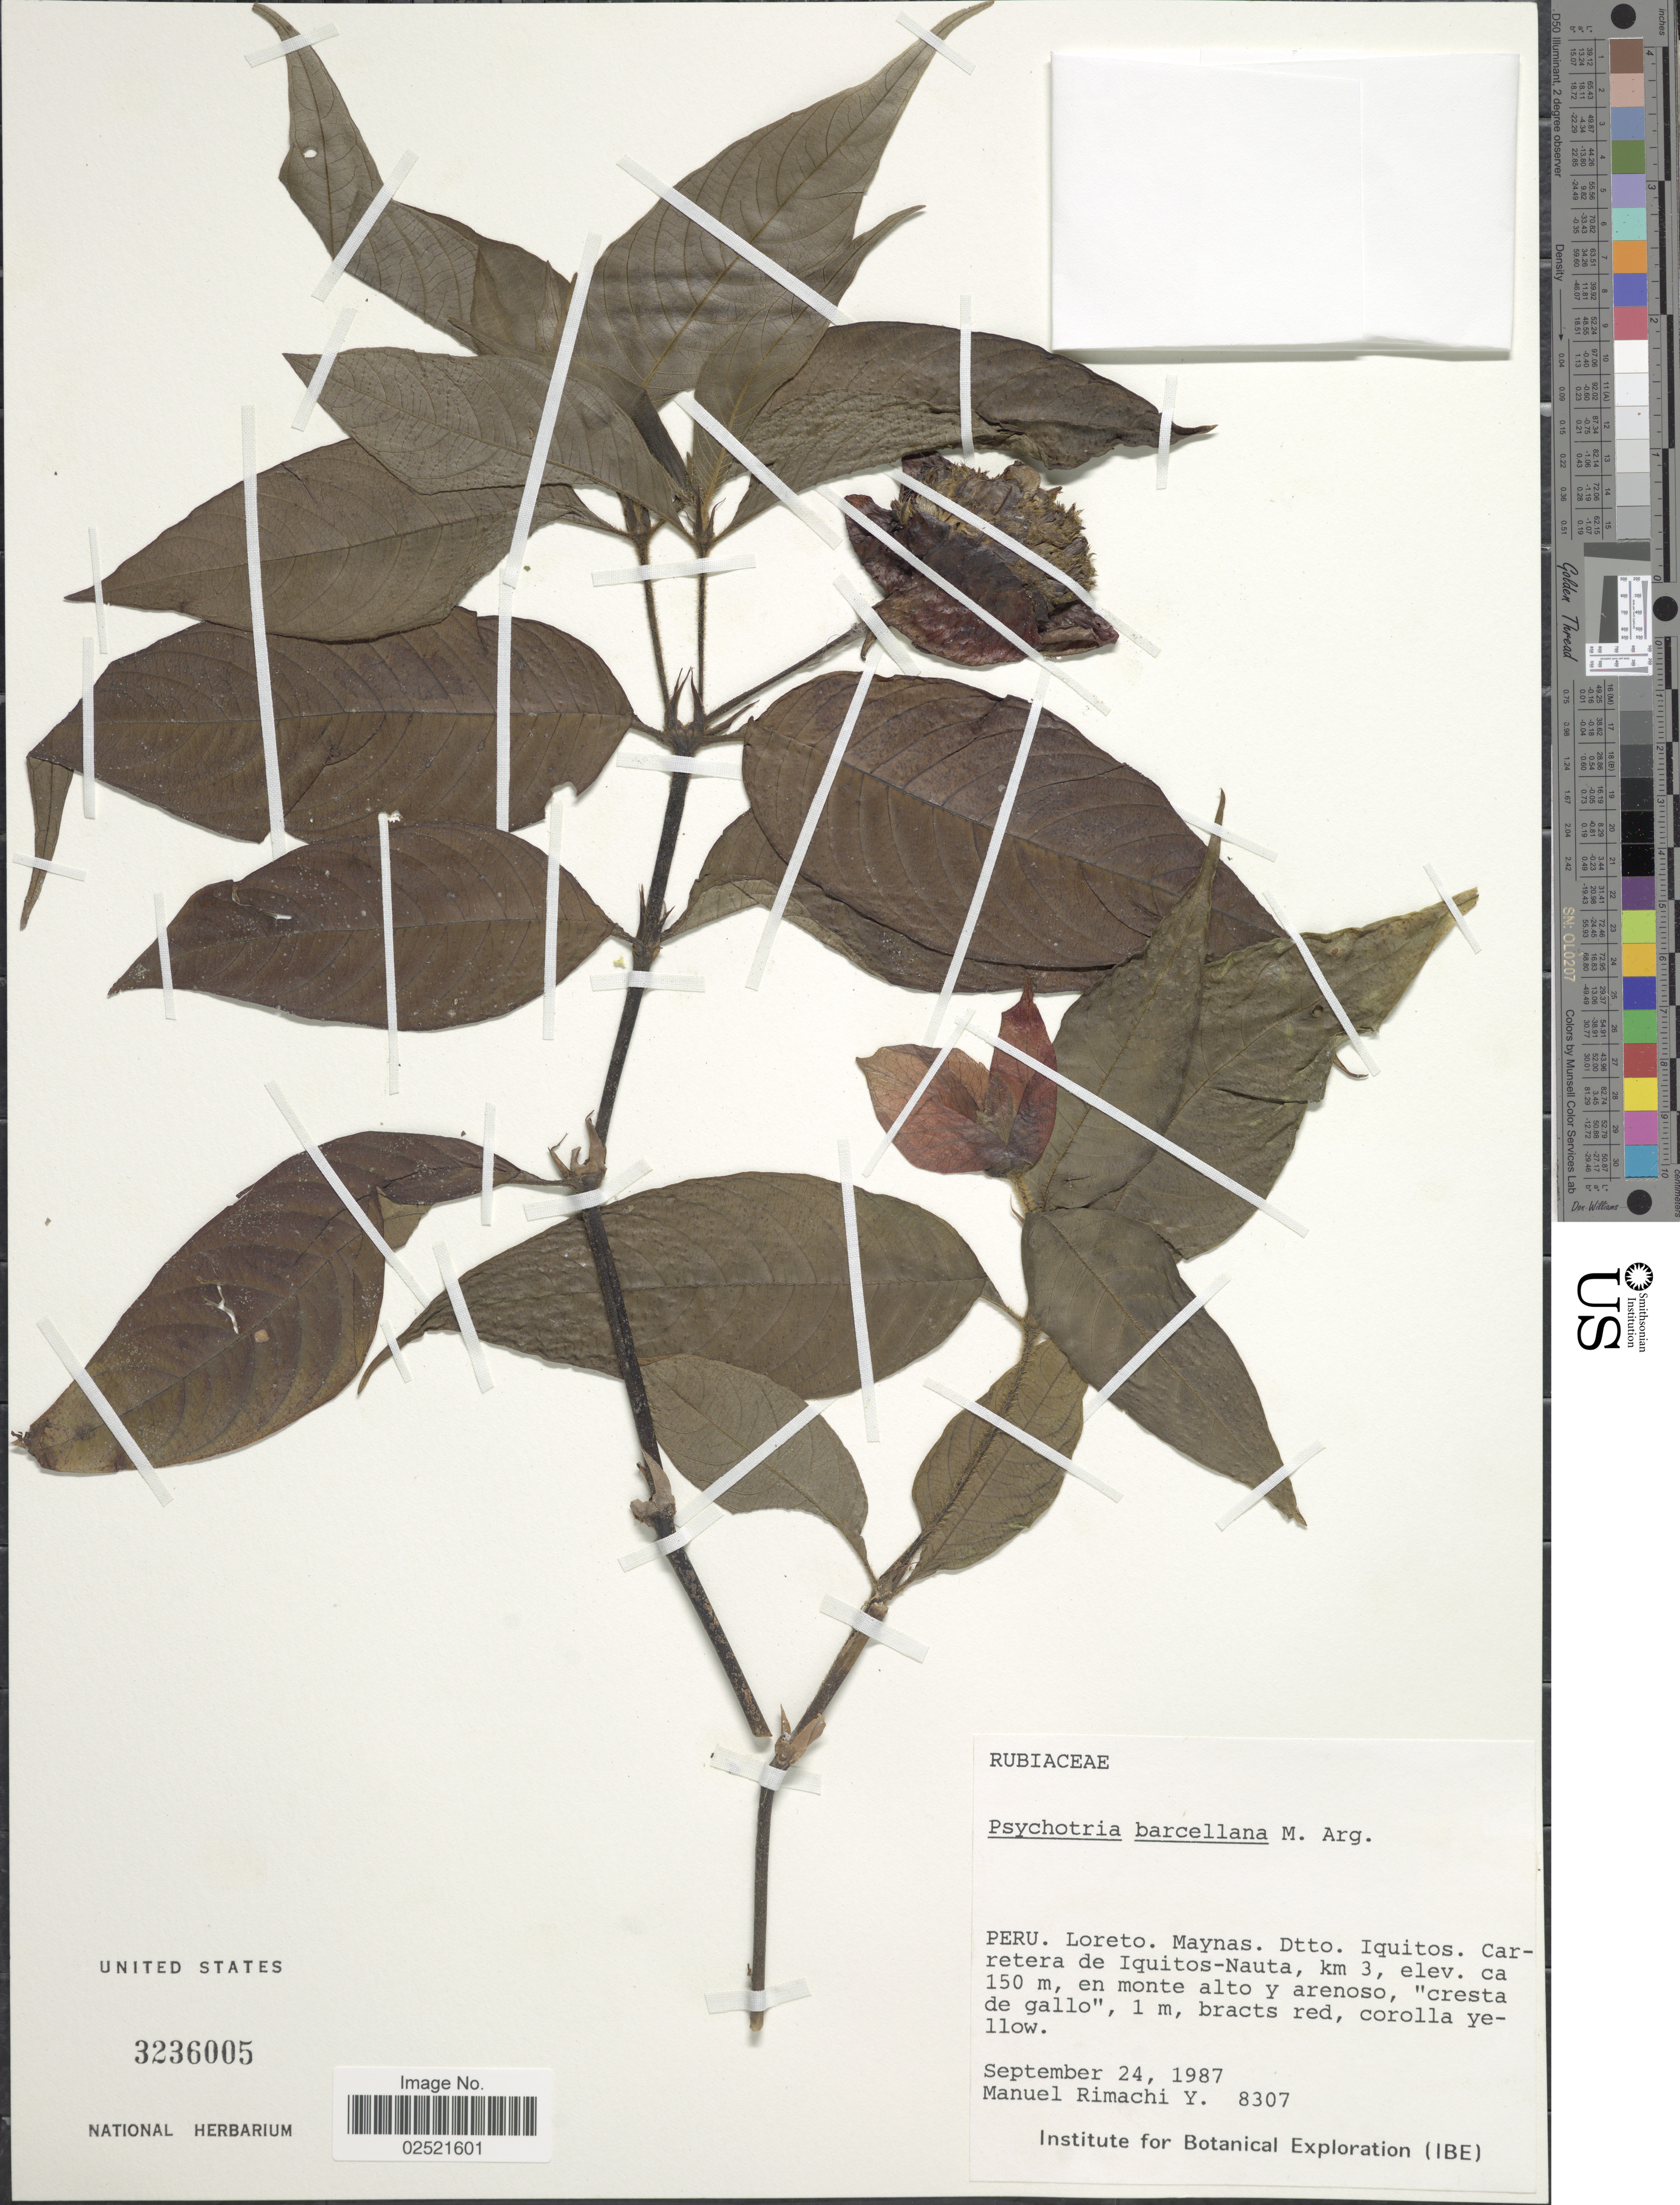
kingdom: Plantae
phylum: Tracheophyta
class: Magnoliopsida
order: Gentianales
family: Rubiaceae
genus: Psychotria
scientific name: Psychotria poeppigiana subsp. barcellana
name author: (Müll. Arg.) Steyerm.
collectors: M. Rimachi Y.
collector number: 8307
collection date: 1987-09-24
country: Peru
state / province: Loreto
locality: Maynas, Dtto. Iquitos, Carretera de Iquitos-Nauta, km 3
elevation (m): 150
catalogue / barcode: US 3236005